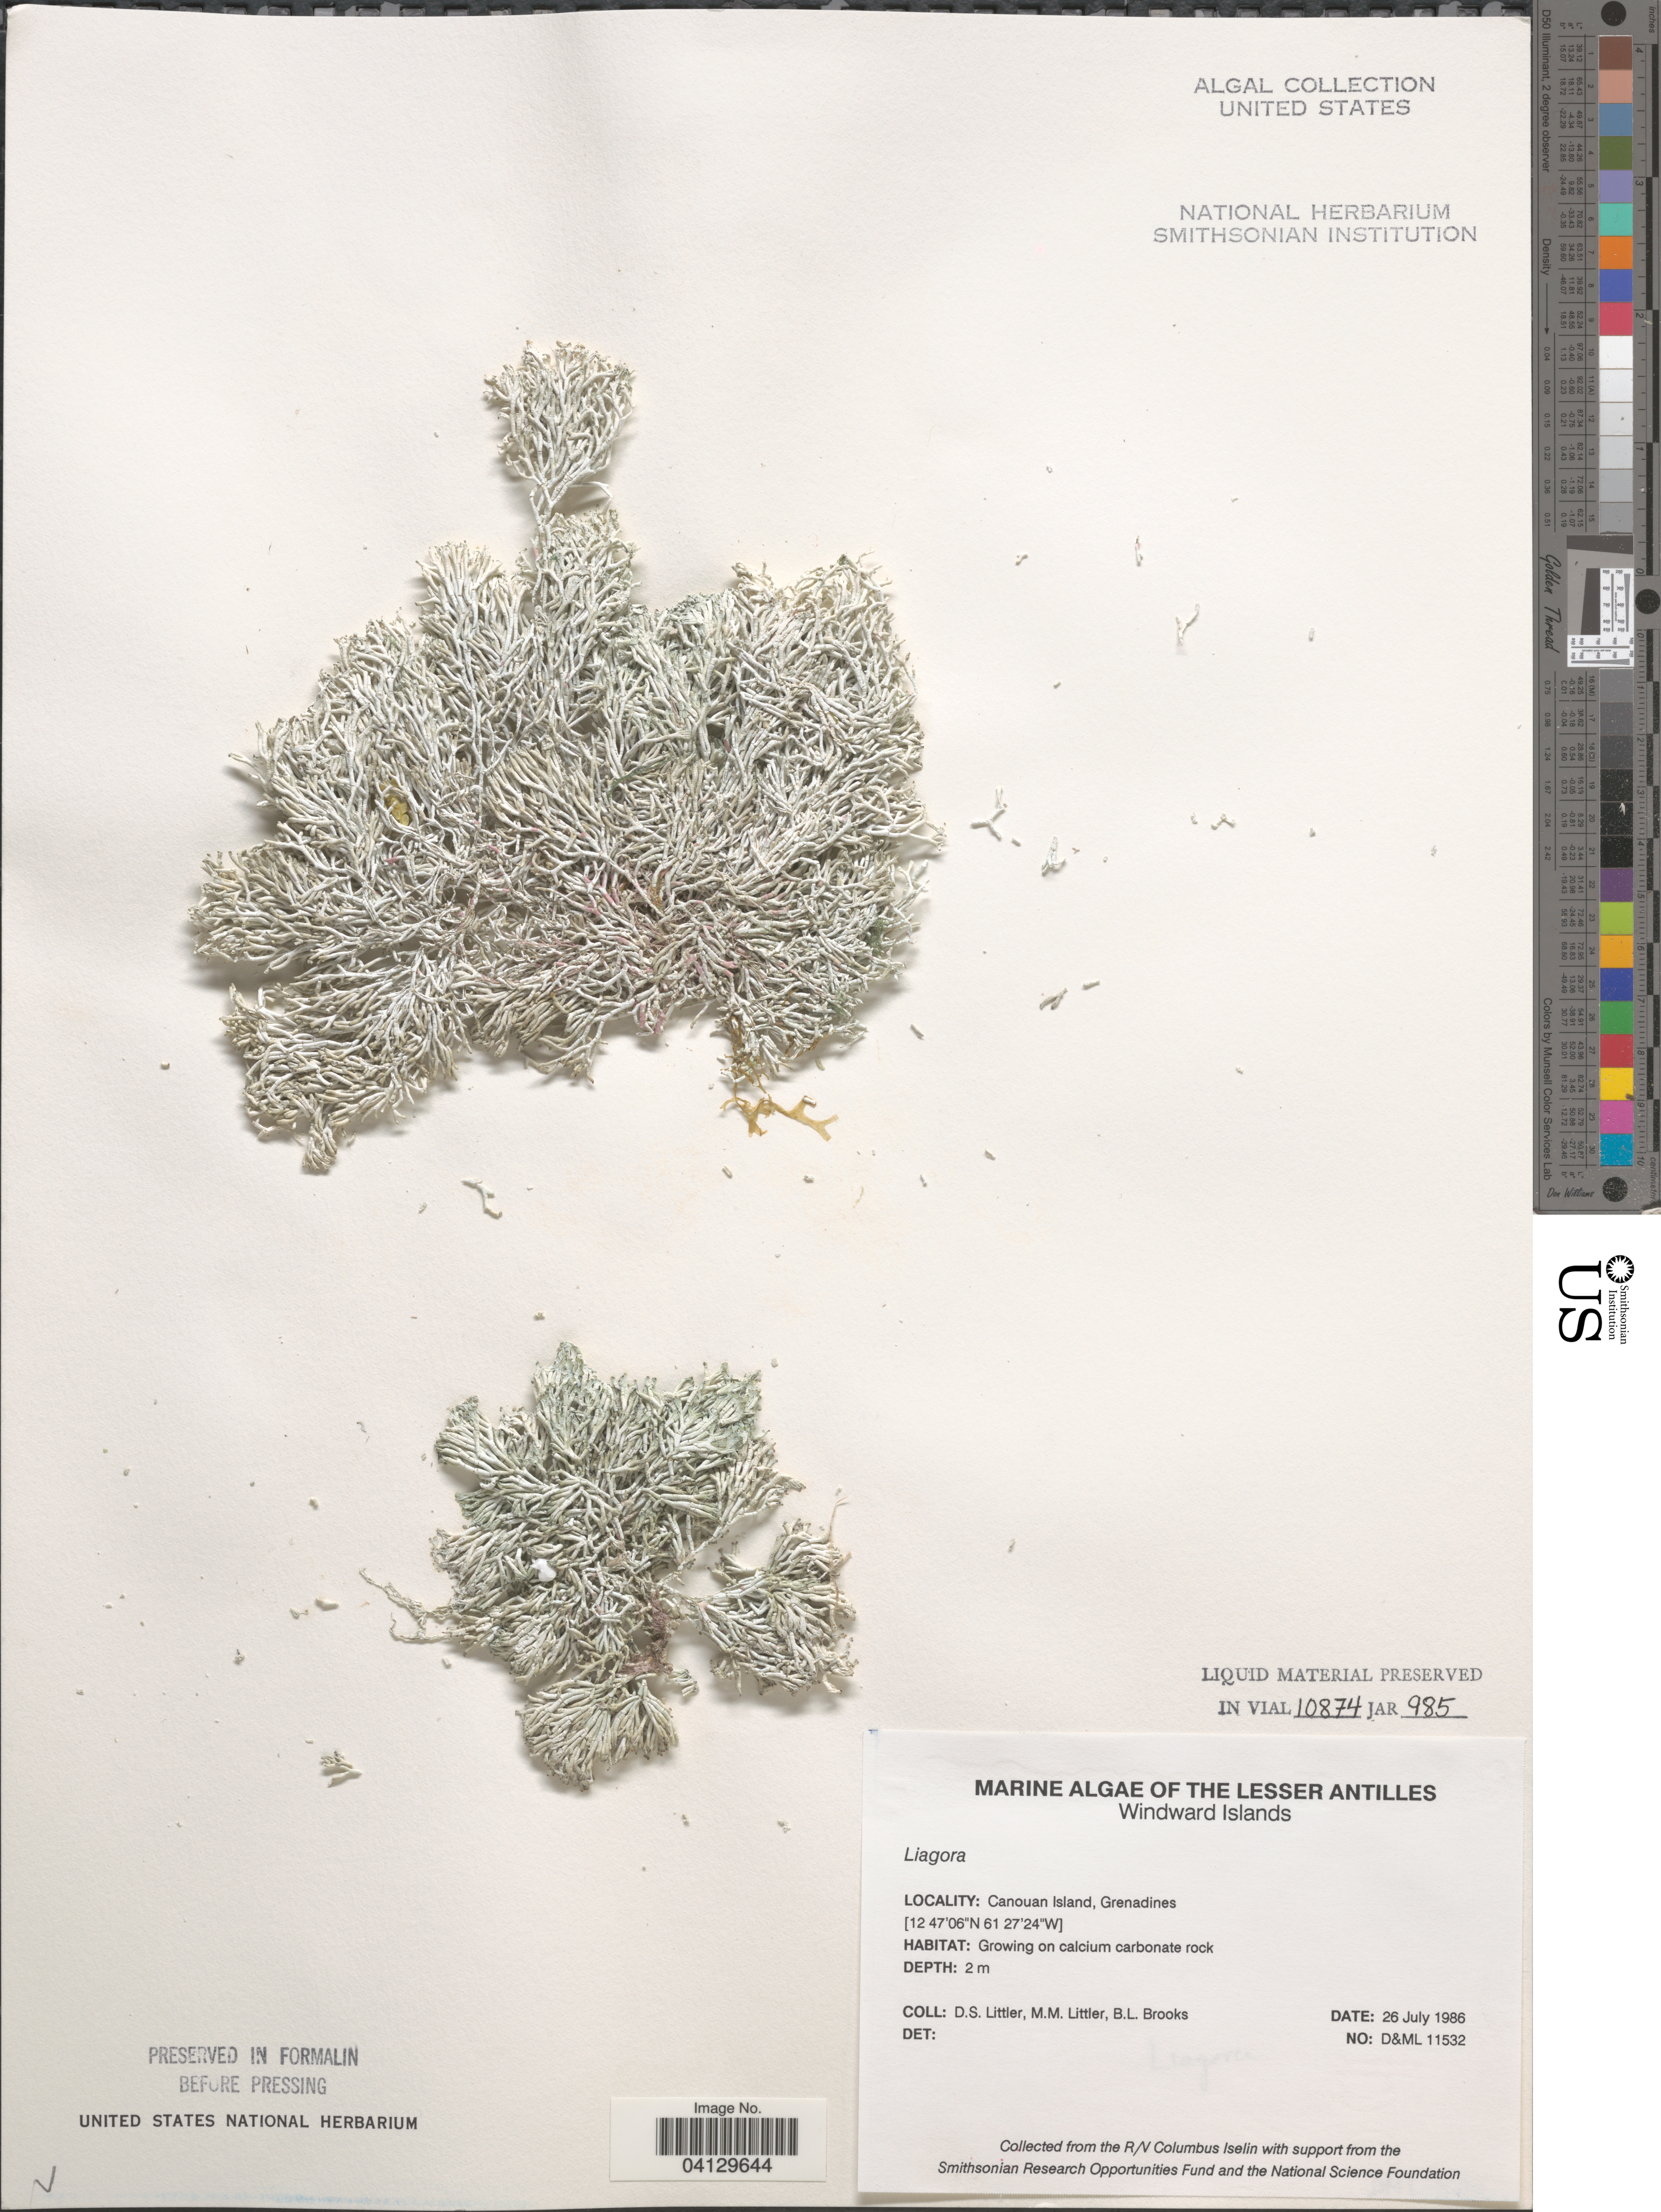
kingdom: Plantae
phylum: Rhodophyta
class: Florideophyceae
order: Nemaliales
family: Liagoraceae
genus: Liagora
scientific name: Liagora sp.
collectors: D. S. Littler & B. Brooks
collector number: D&ML11532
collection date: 1986-07-26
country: St. Vincent - Grenadines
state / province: Grenadines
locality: The Lesser Antilles. Windward Islands. Canouan Island, Grenadines.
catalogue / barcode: US 328636